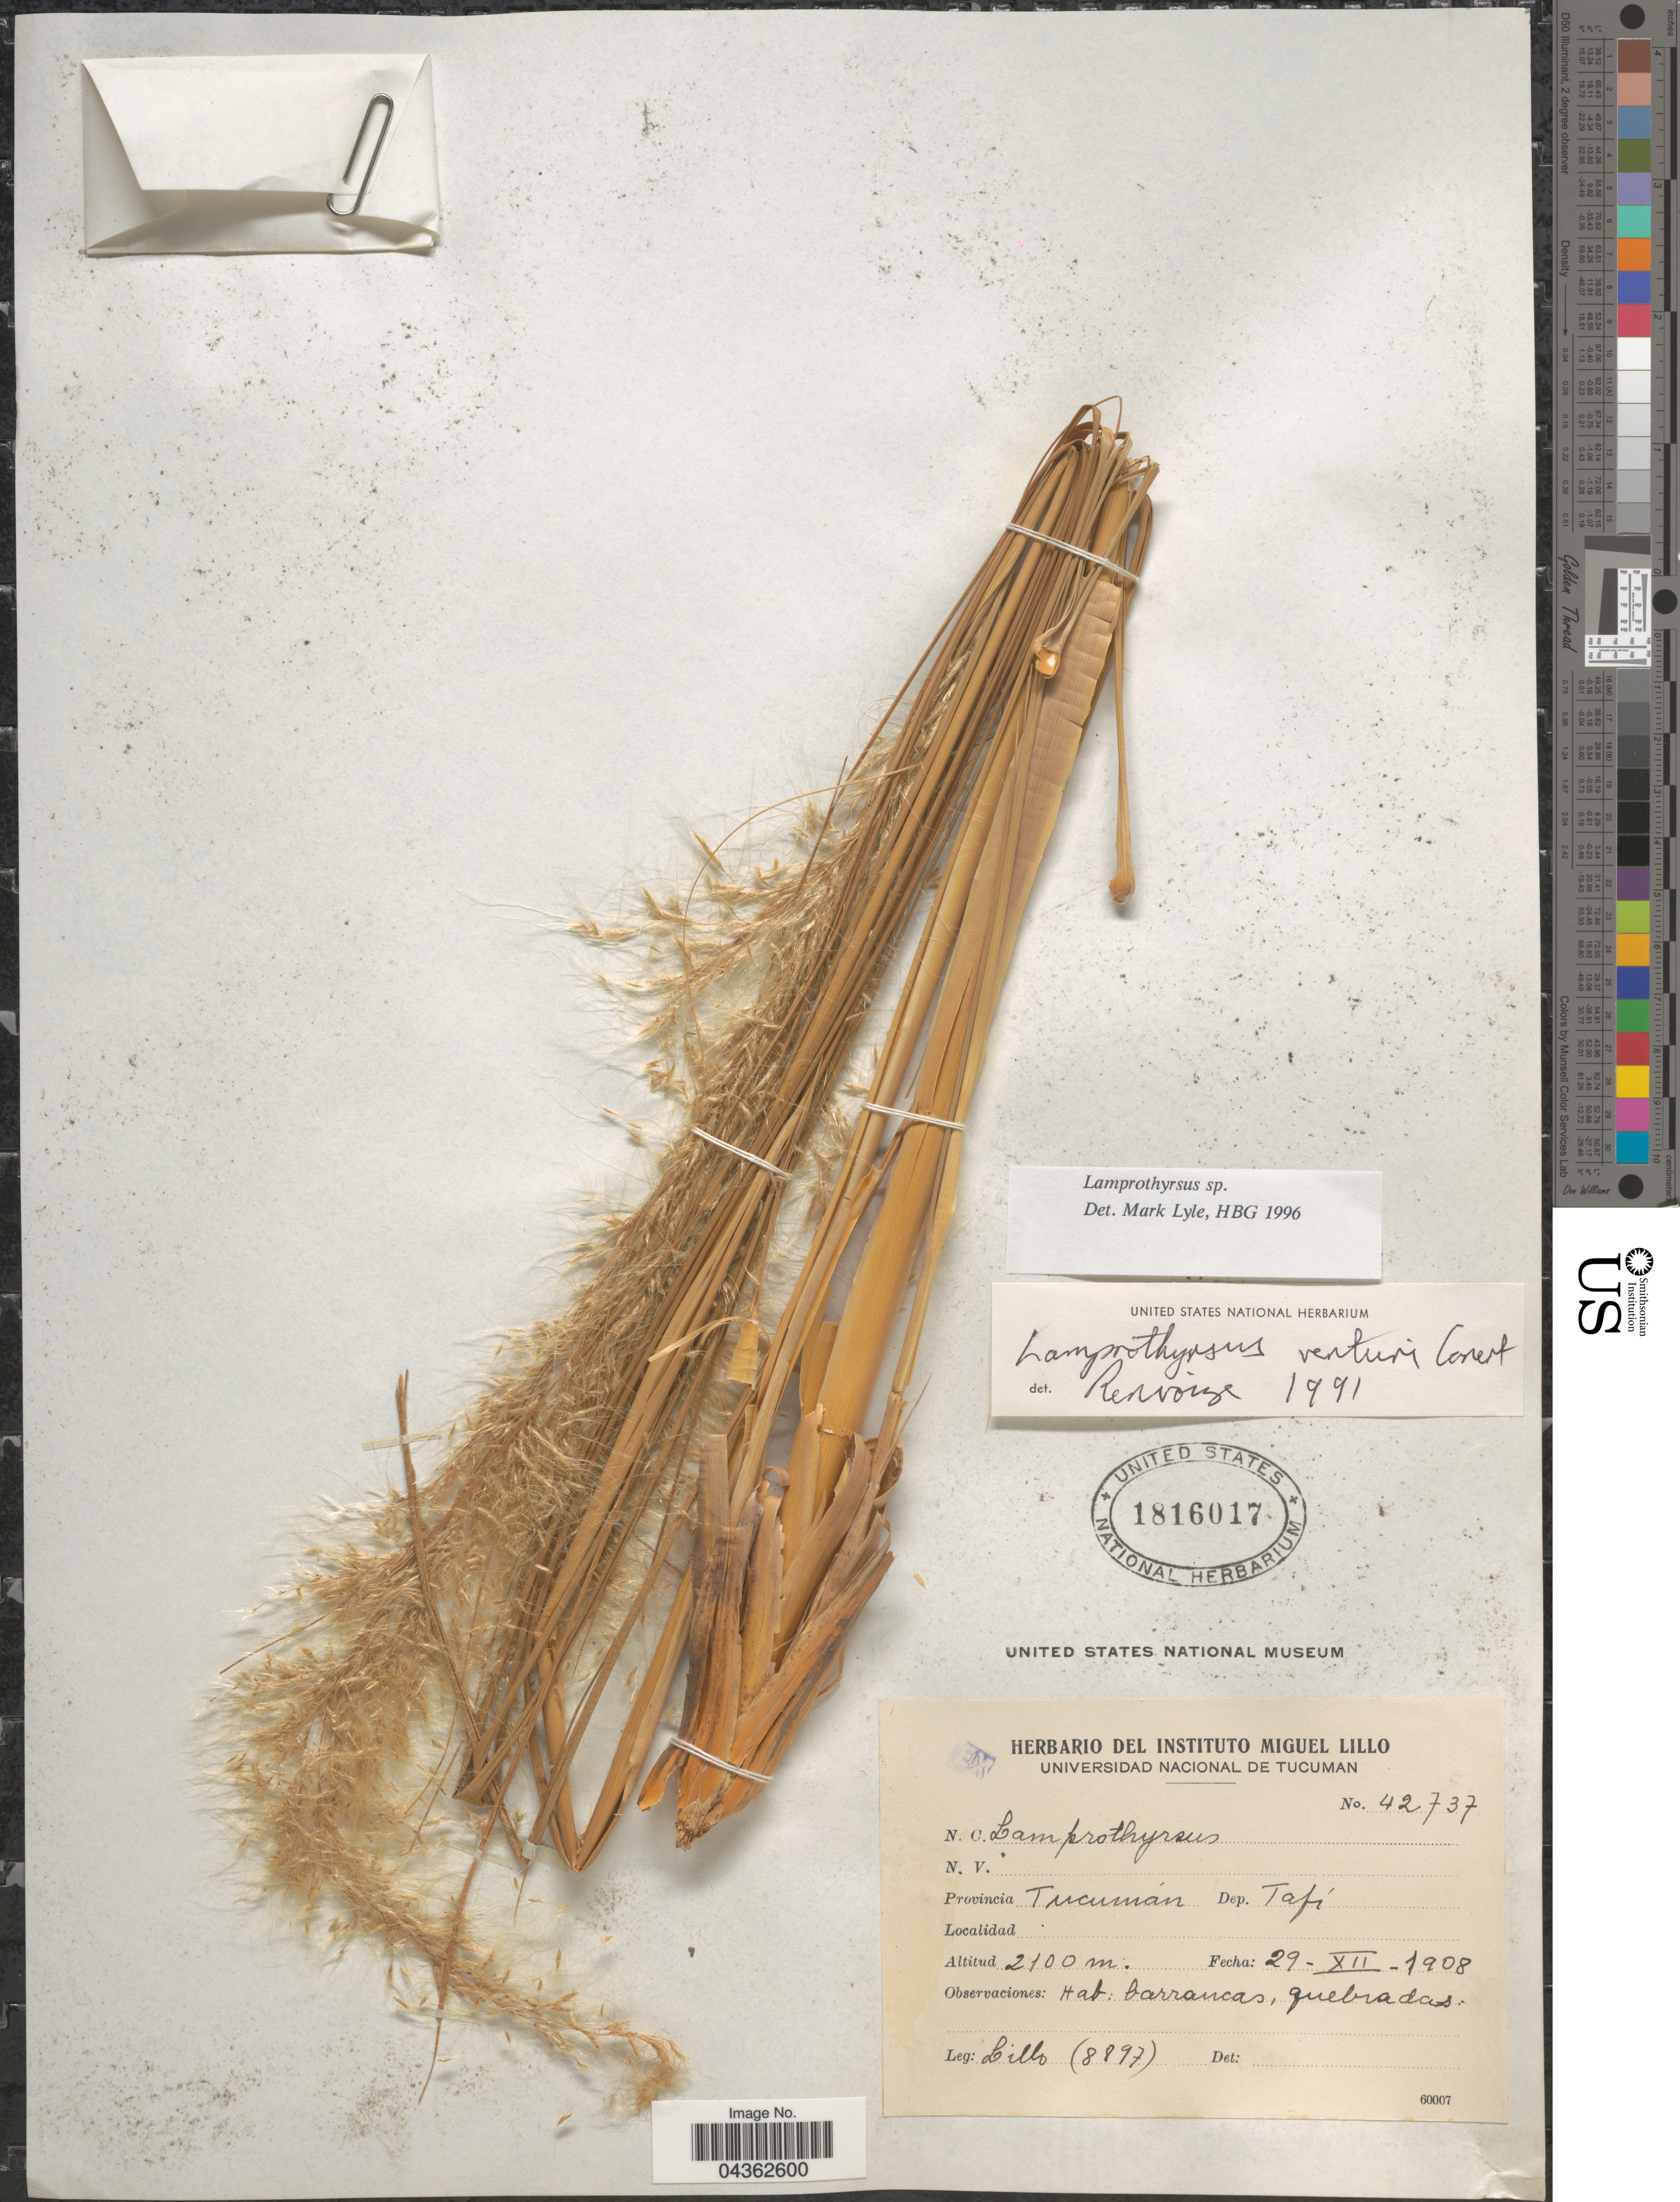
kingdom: Plantae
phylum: Tracheophyta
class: Liliopsida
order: Poales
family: Poaceae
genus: Cortaderia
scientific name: Cortaderia hieronymi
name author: (Kuntze) H.P. Linder & N.P. Barker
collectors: M. Lillo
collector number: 8897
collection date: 1908-12-29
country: Argentina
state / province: Tucuman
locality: Dep. Tafí.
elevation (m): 2100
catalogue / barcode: US 1816017